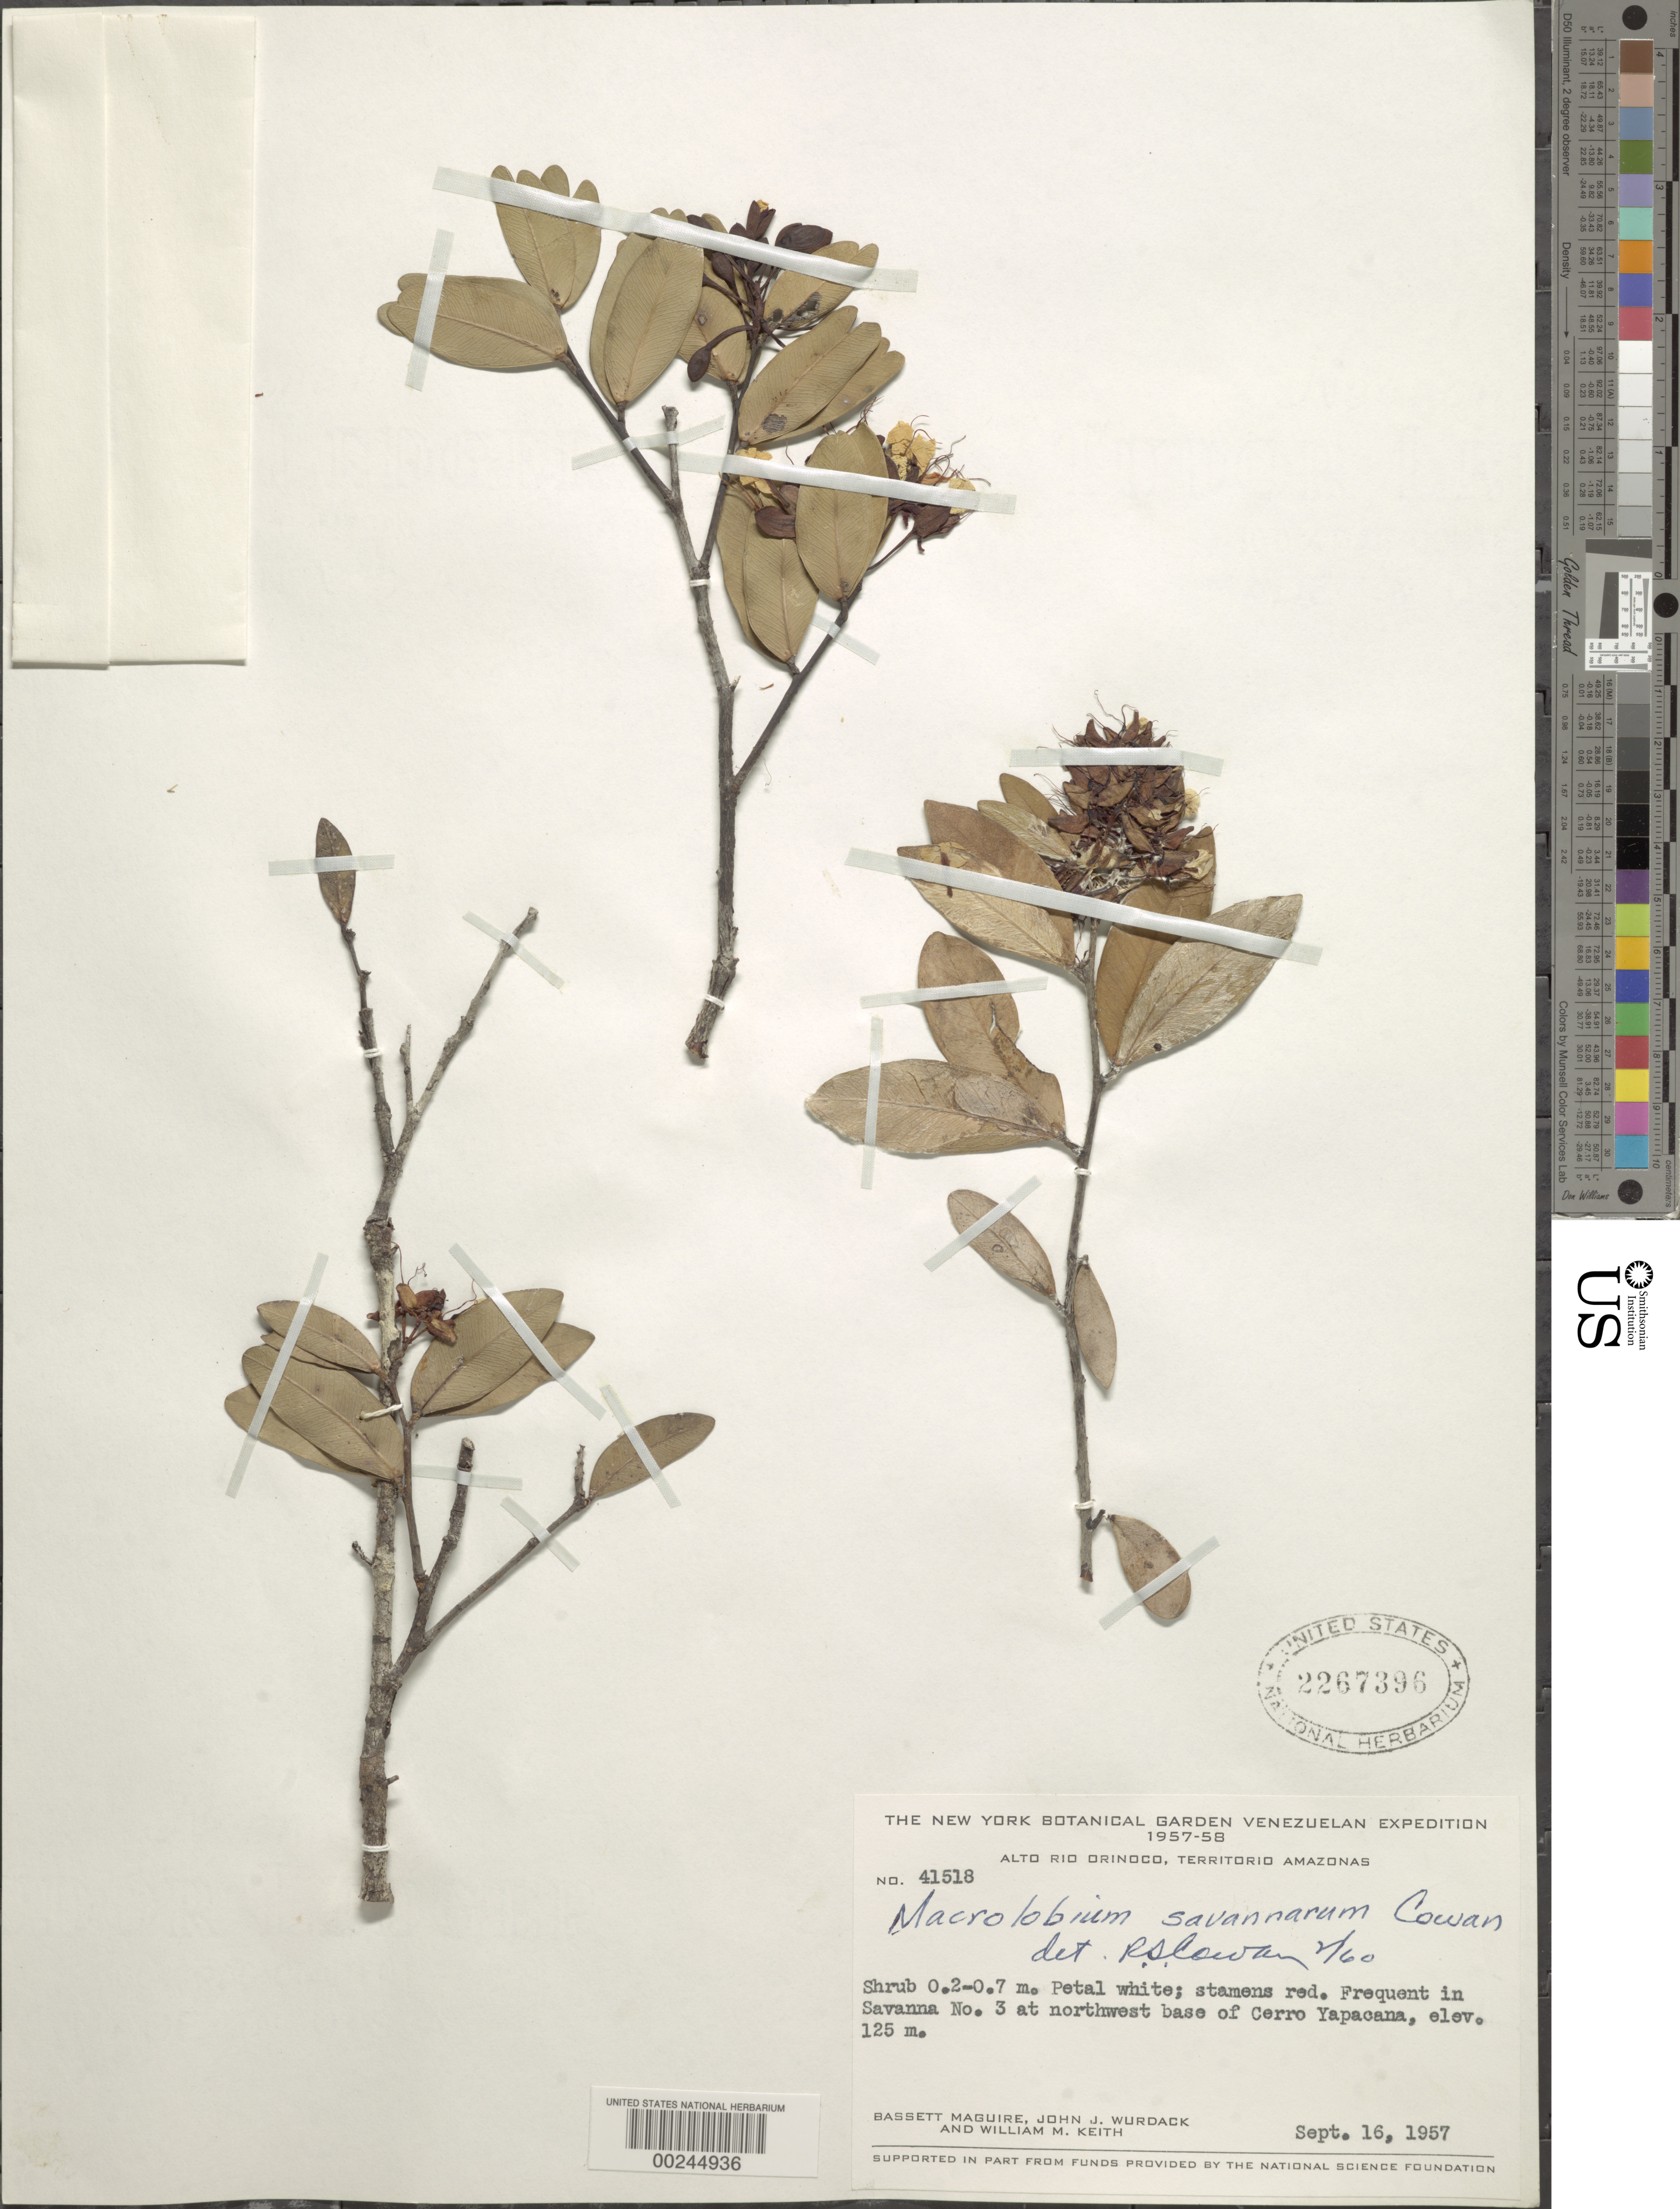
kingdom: Plantae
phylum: Tracheophyta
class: Magnoliopsida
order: Fabales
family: Fabaceae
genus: Macrolobium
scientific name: Macrolobium savannarum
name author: R.S. Cowan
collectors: B. Maguire, J. J. Wurdack & W. Keith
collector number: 41518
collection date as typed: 16 Sep 1957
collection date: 1957-09-16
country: Venezuela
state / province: Amazonas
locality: In savanna #3 at nw base of Cerro Yapacana; alto rio orinoco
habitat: Savanna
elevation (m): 125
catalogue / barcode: US 2267396